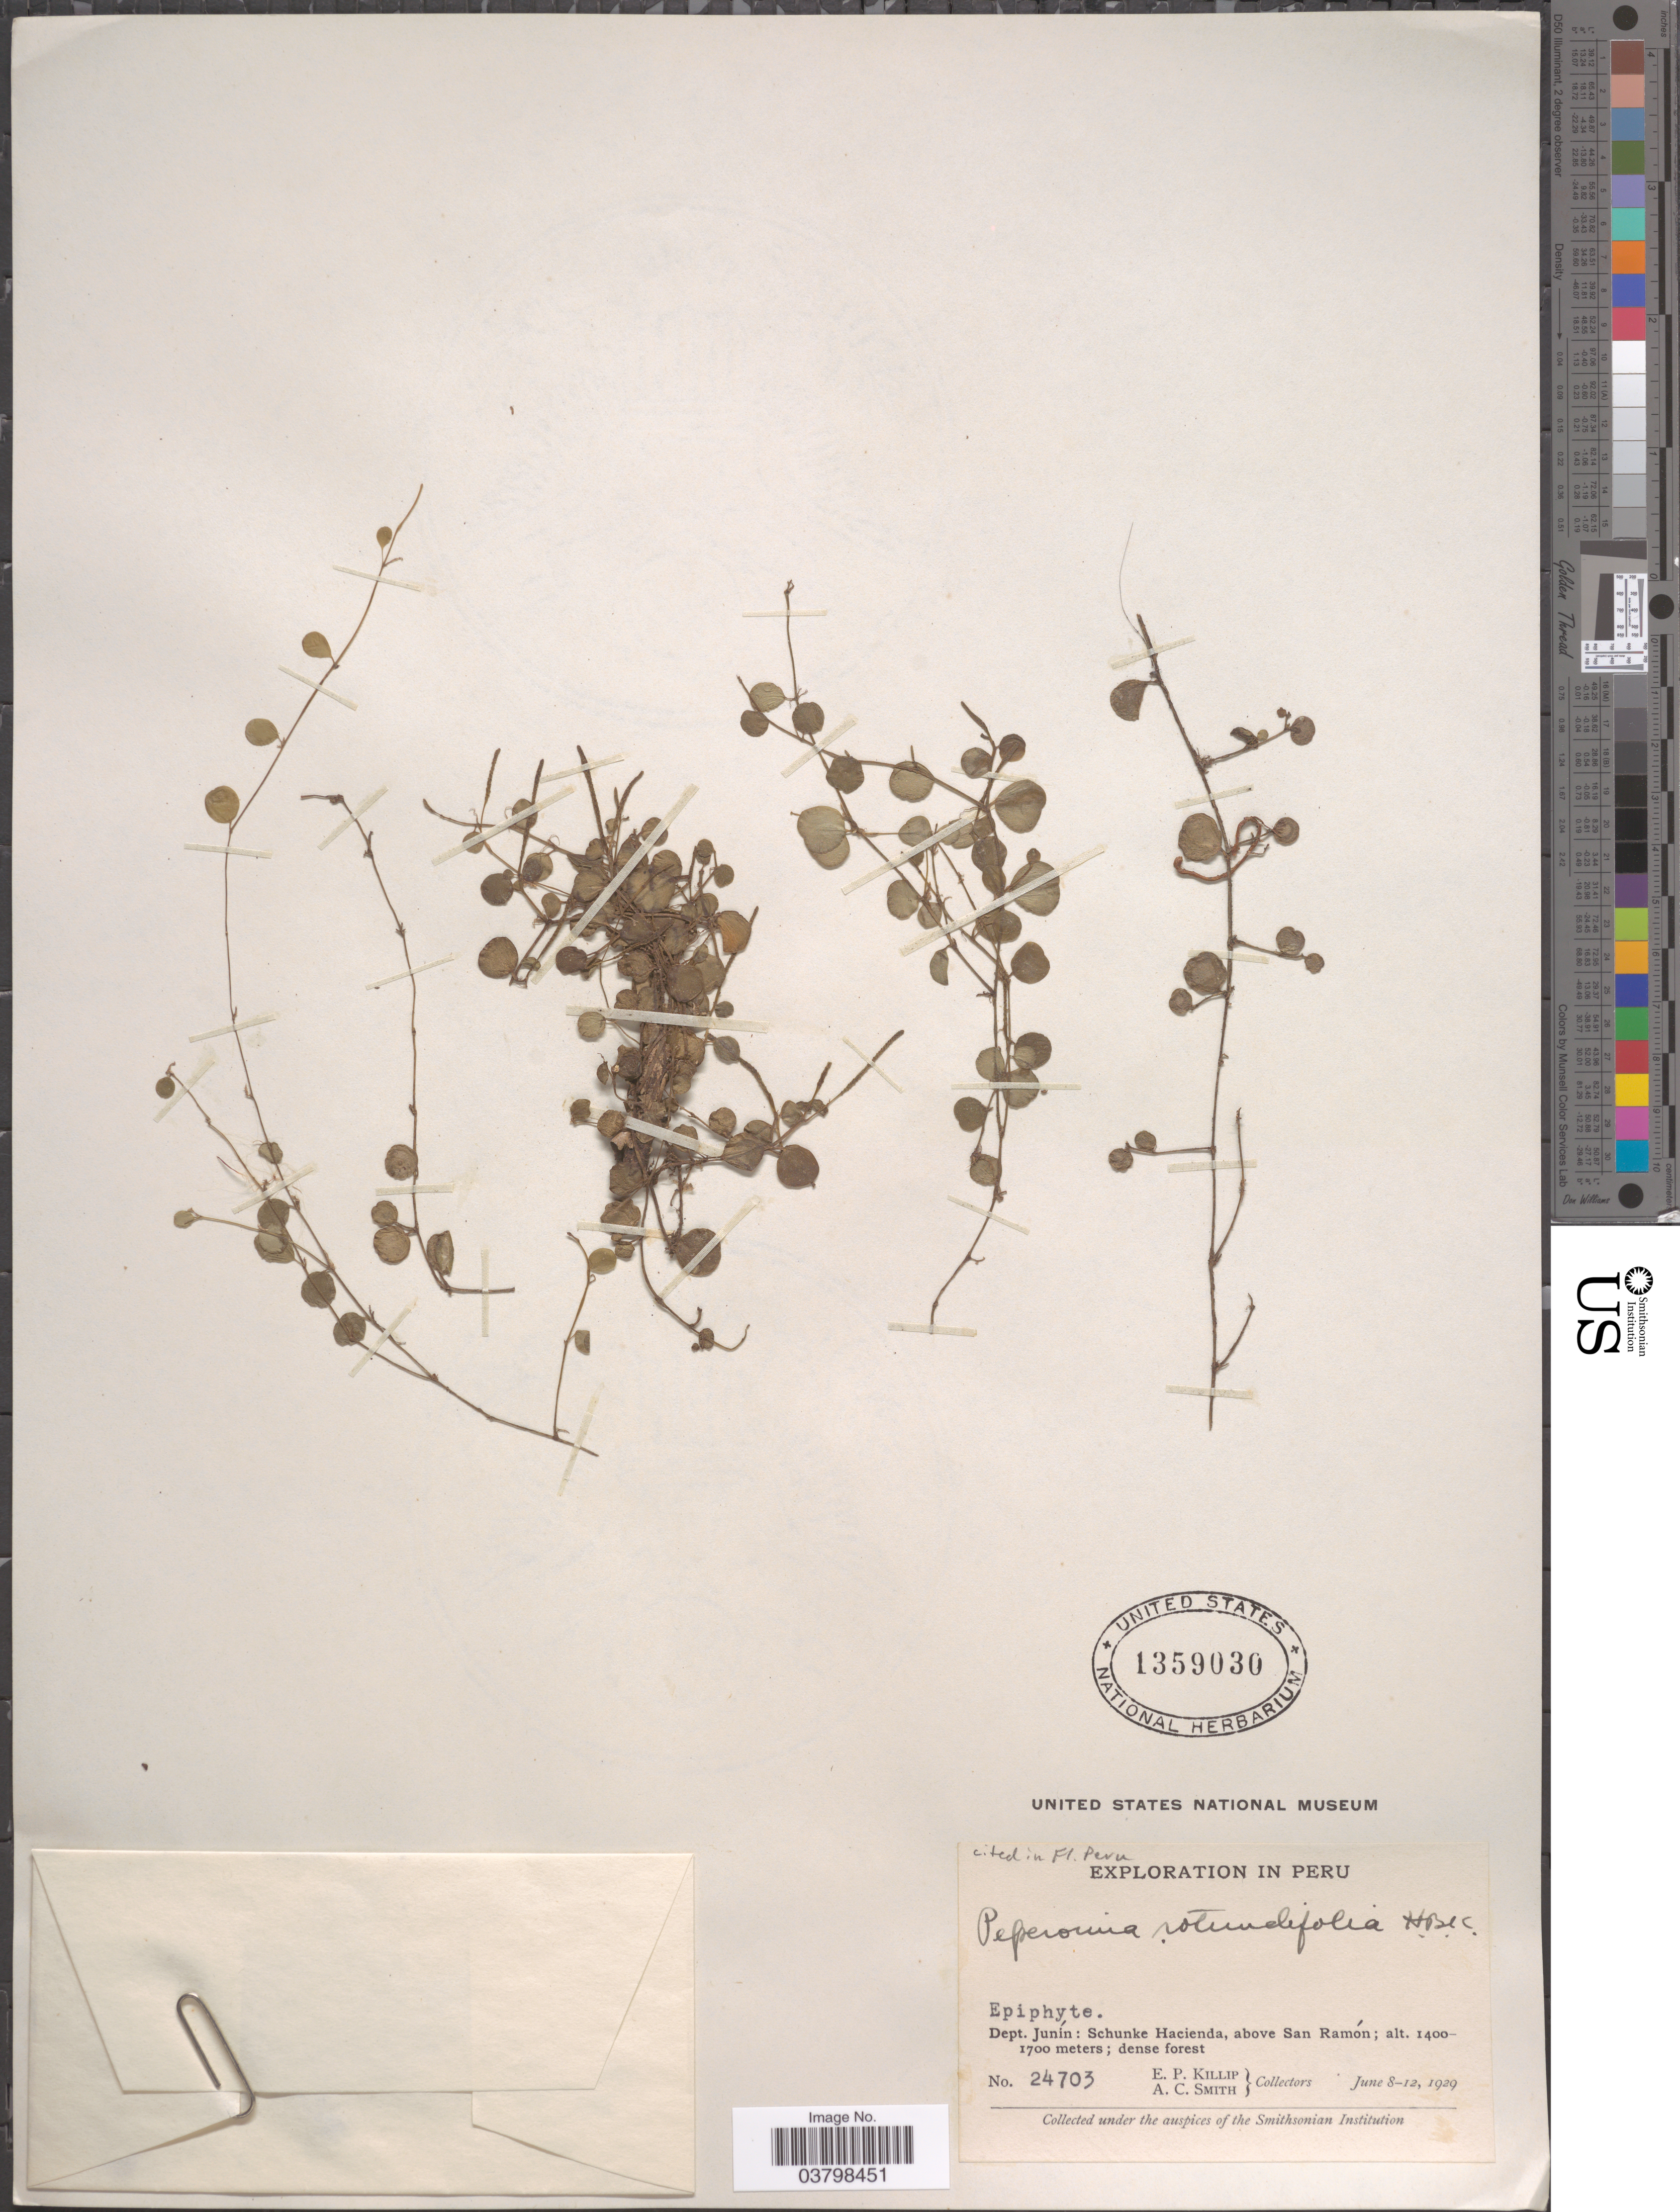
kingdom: Plantae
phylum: Tracheophyta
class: Magnoliopsida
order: Piperales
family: Piperaceae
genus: Peperomia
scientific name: Peperomia rotundifolia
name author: (L.) Kunth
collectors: E. P. Killip & A. C. Smith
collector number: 24703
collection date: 1929-06-08/1929-06-12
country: Peru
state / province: Junín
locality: Dept. Junín: Schunke Hacienda, above San Ramón.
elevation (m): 1400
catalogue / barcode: US 1359030